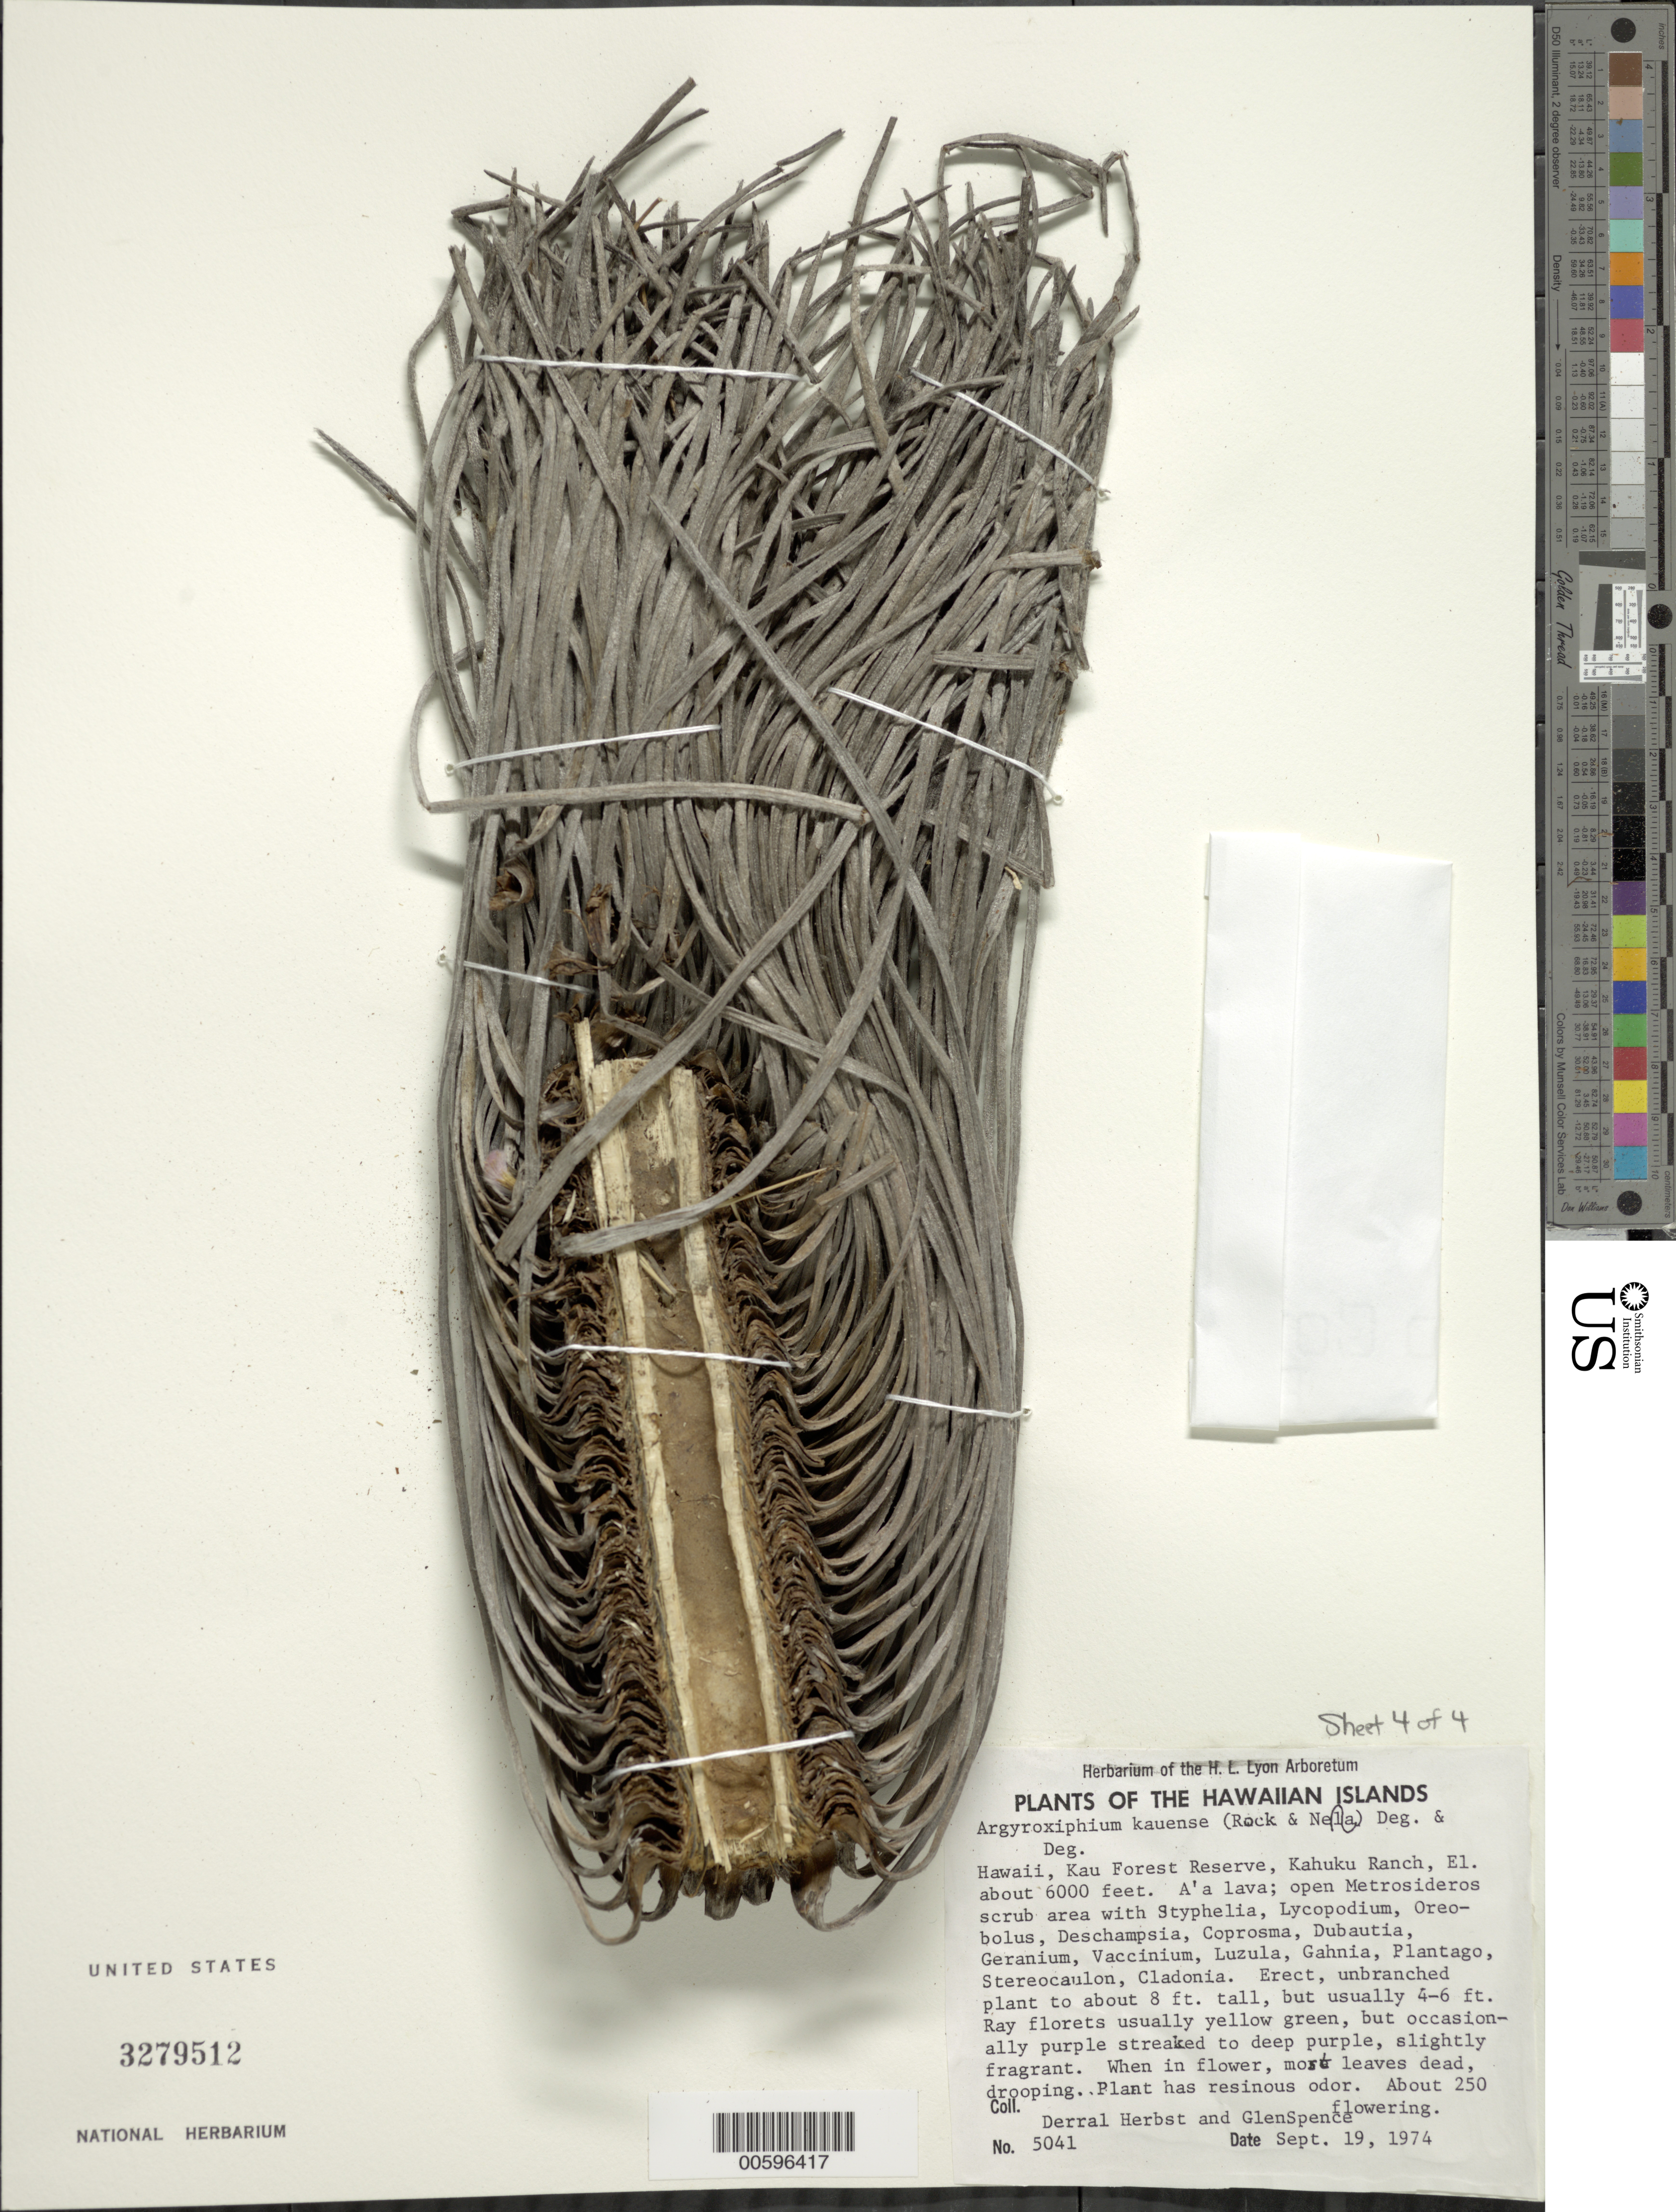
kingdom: Plantae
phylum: Tracheophyta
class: Magnoliopsida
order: Asterales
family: Asteraceae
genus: Argyroxiphium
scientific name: Argyroxiphium kauense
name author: (Rock & Neal) O. Deg. & I. Deg.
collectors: D. R. Herbst & G. Spence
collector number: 5041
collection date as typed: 19 Sep 1974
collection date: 1974-09-19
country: United States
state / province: Hawaii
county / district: Hawaii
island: Hawaii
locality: Kau For Res, Kahuku Ranch.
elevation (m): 1829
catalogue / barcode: US 3279512